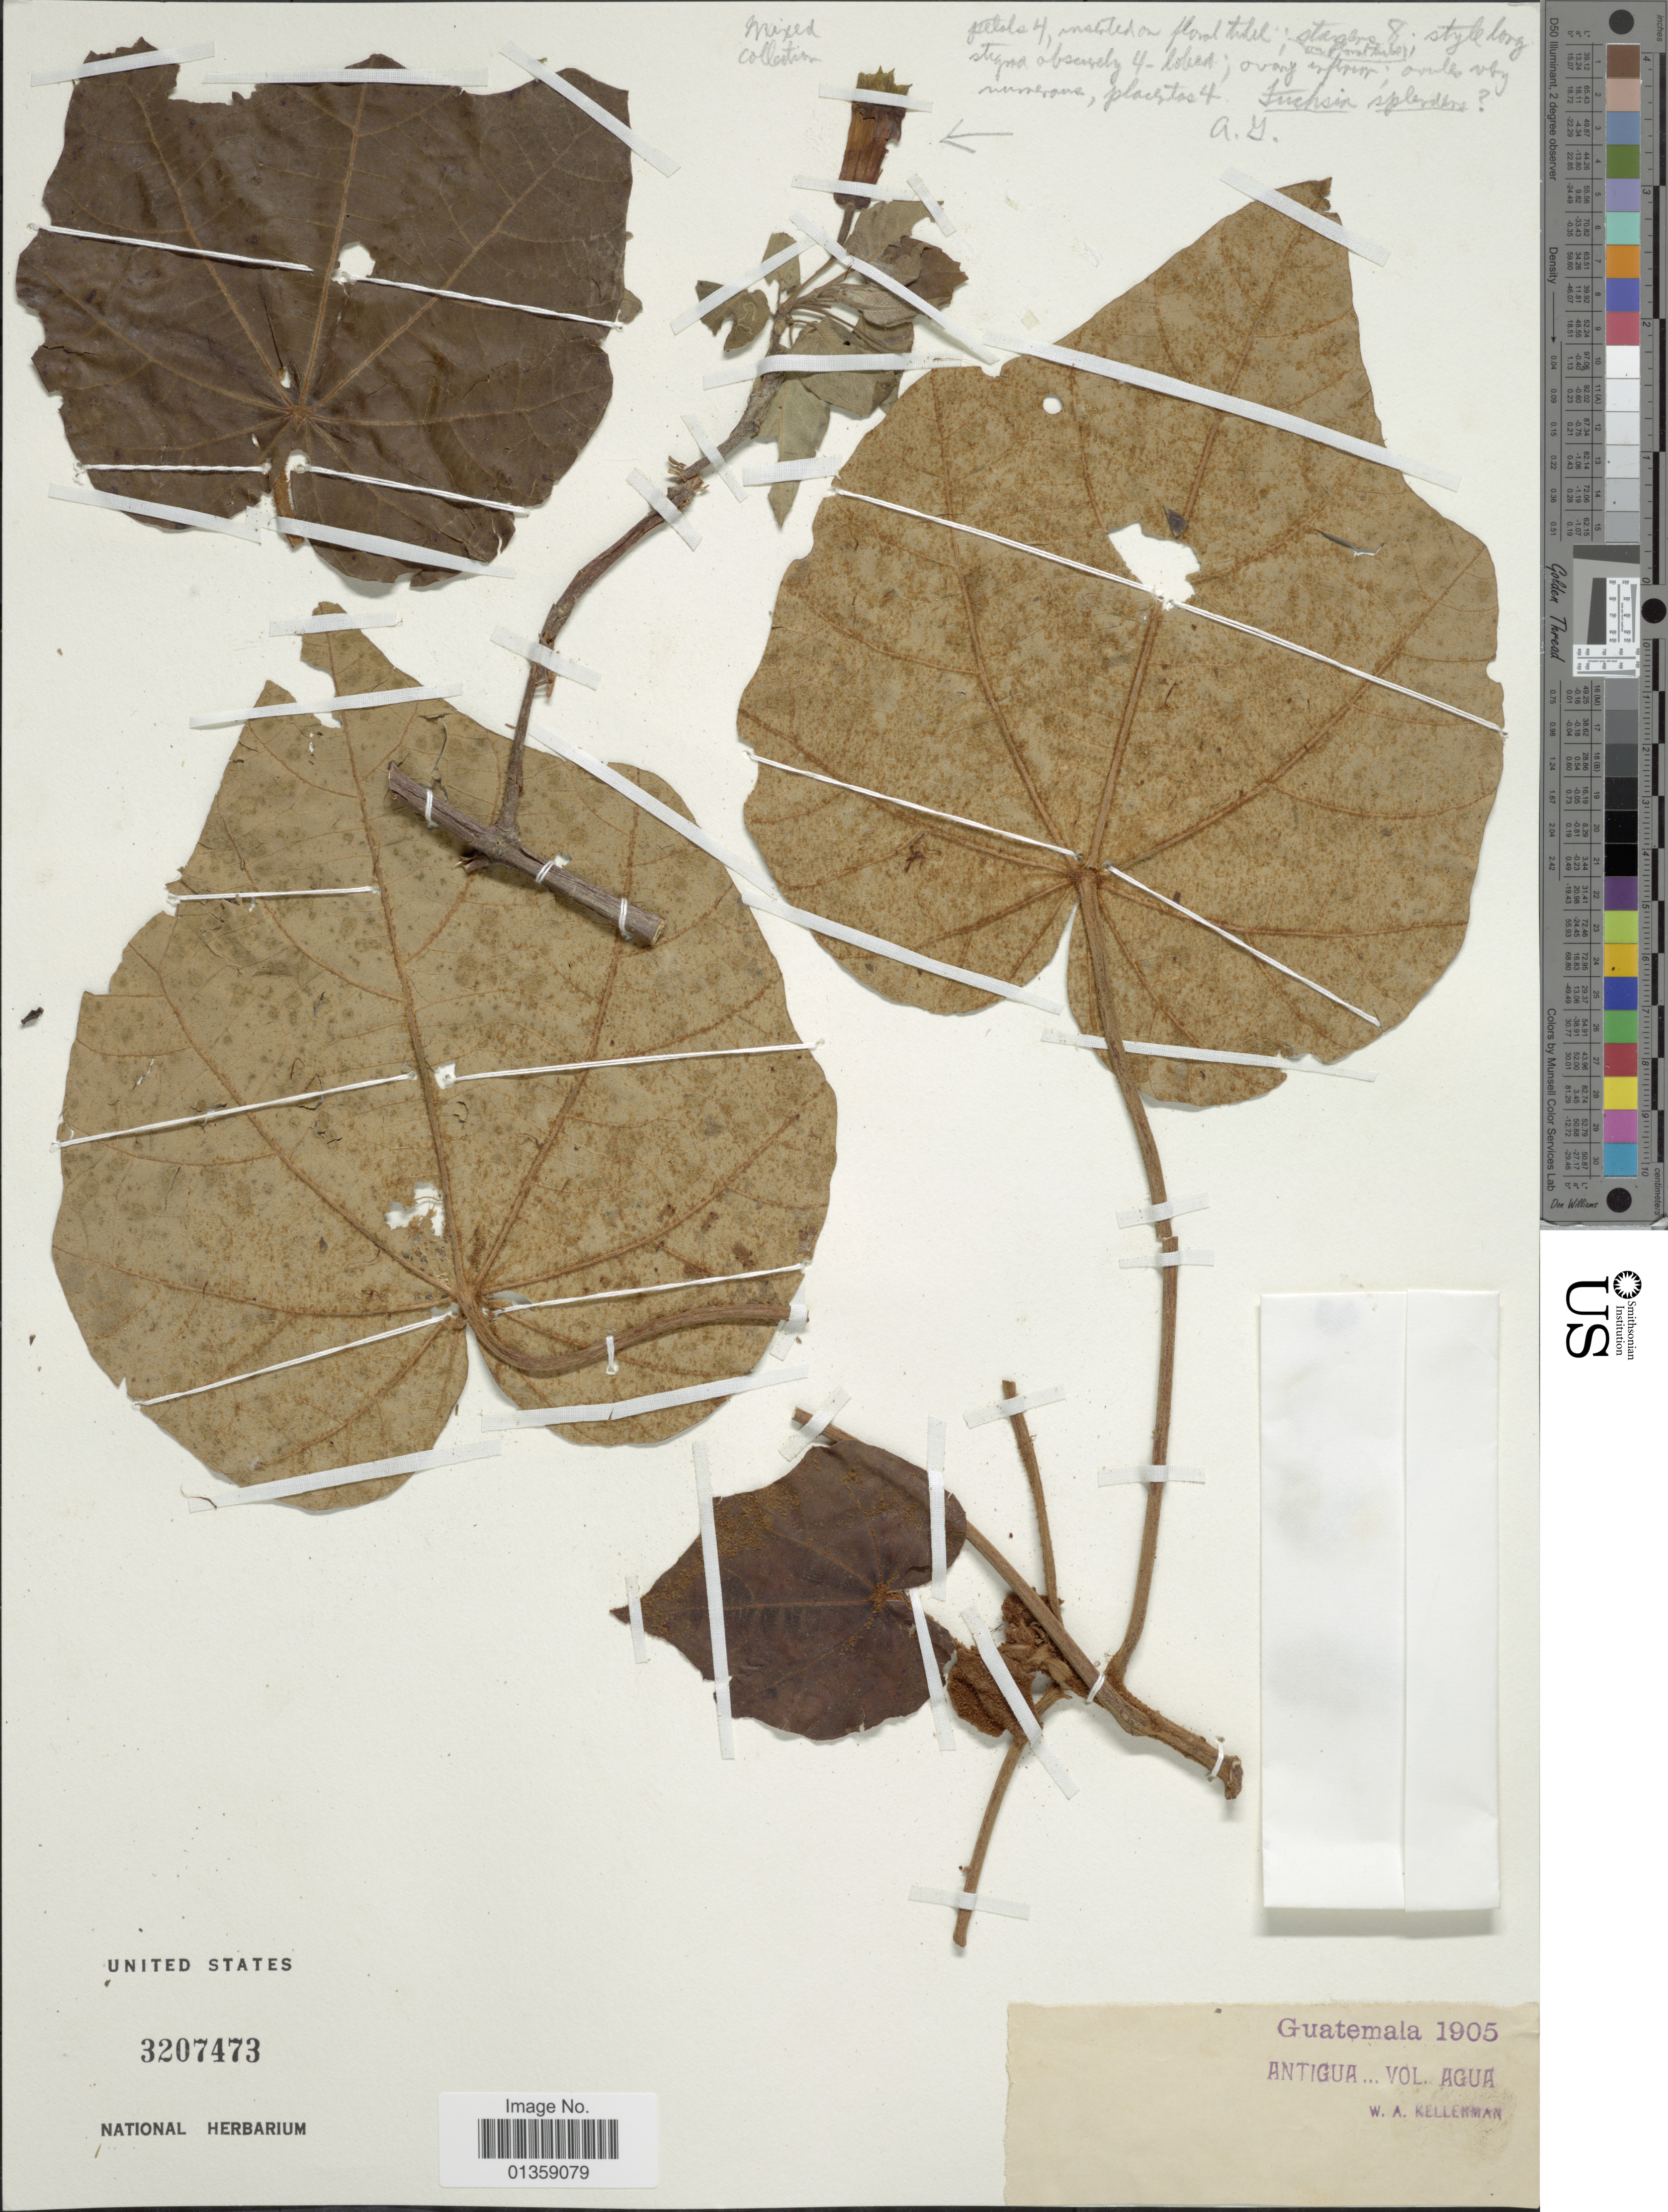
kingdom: Plantae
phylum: Tracheophyta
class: Magnoliopsida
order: Myrtales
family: Onagraceae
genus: Fuchsia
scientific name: Fuchsia splendens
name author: Zucc.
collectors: W. Kellerman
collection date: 1905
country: Guatemala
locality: Antigua Vol Agua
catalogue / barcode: US 3207473